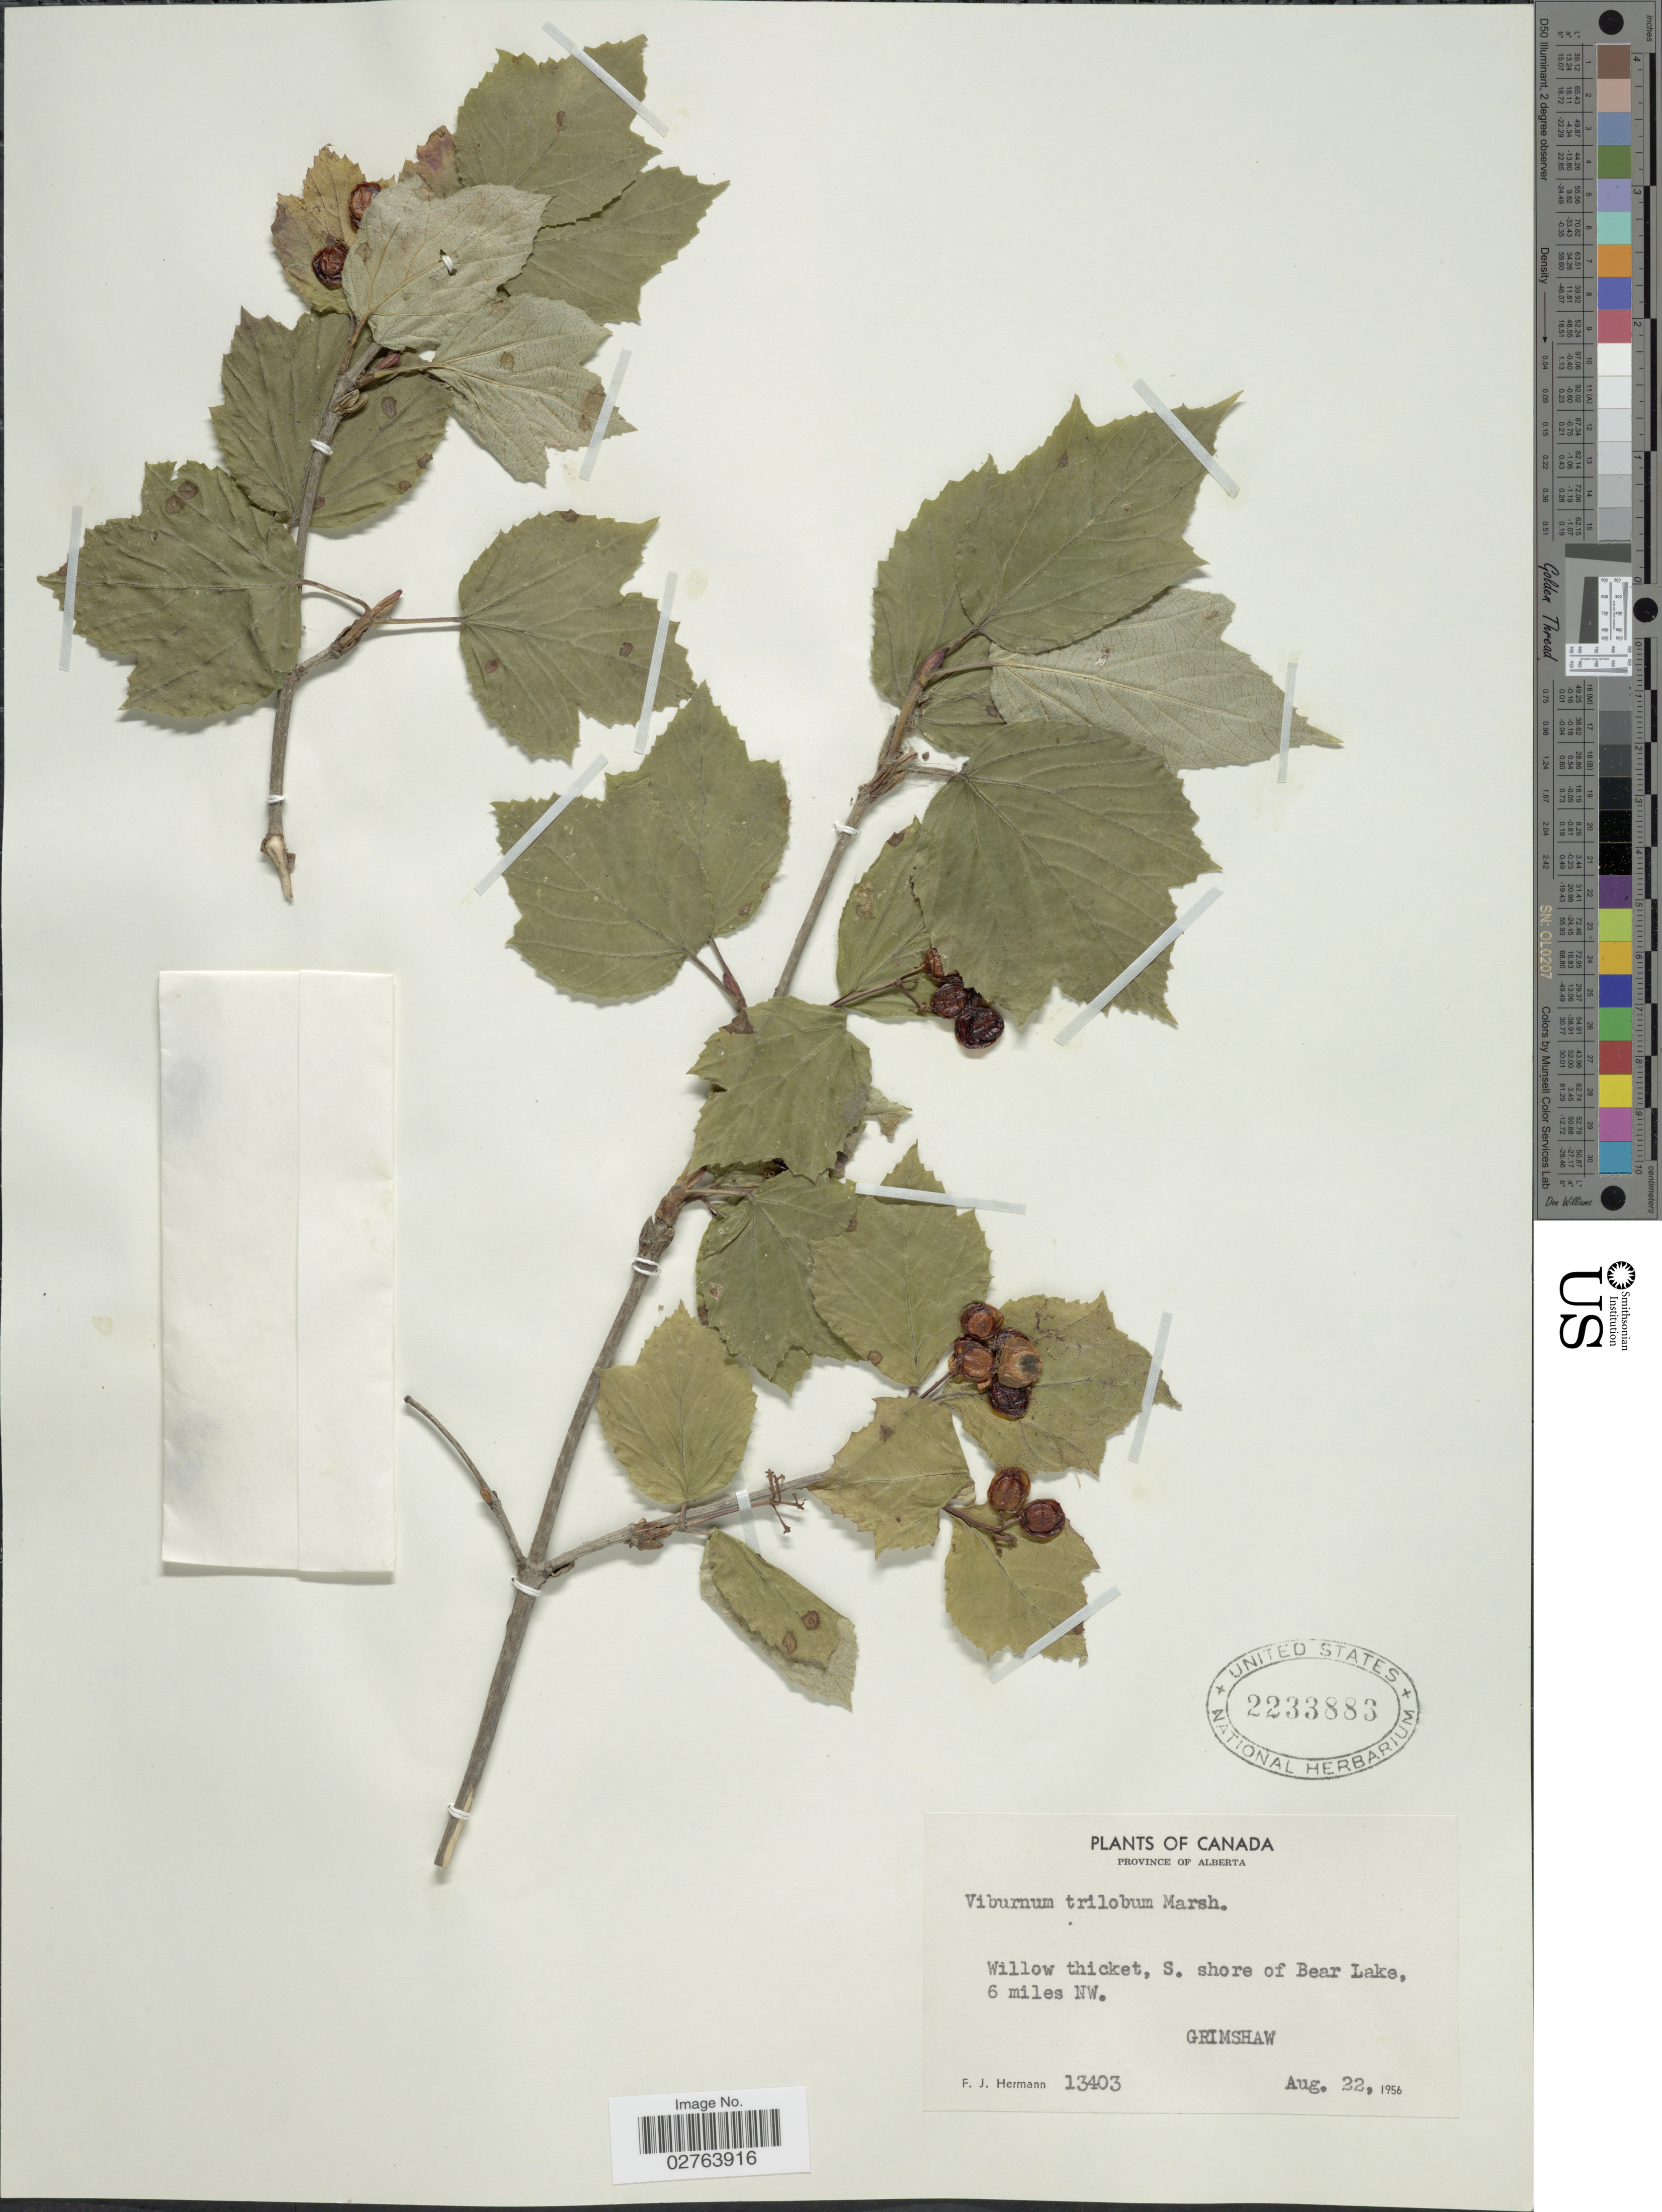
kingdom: Plantae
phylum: Tracheophyta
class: Magnoliopsida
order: Dipsacales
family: Viburnaceae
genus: Viburnum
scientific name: Viburnum opulus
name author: L.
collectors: F. J. Hermann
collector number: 13403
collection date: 1956-08-22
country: Canada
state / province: Alberta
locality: Willow thicket, S. shore of Bear Lake, 6 miles NW. Grimshaw.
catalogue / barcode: US 2233883